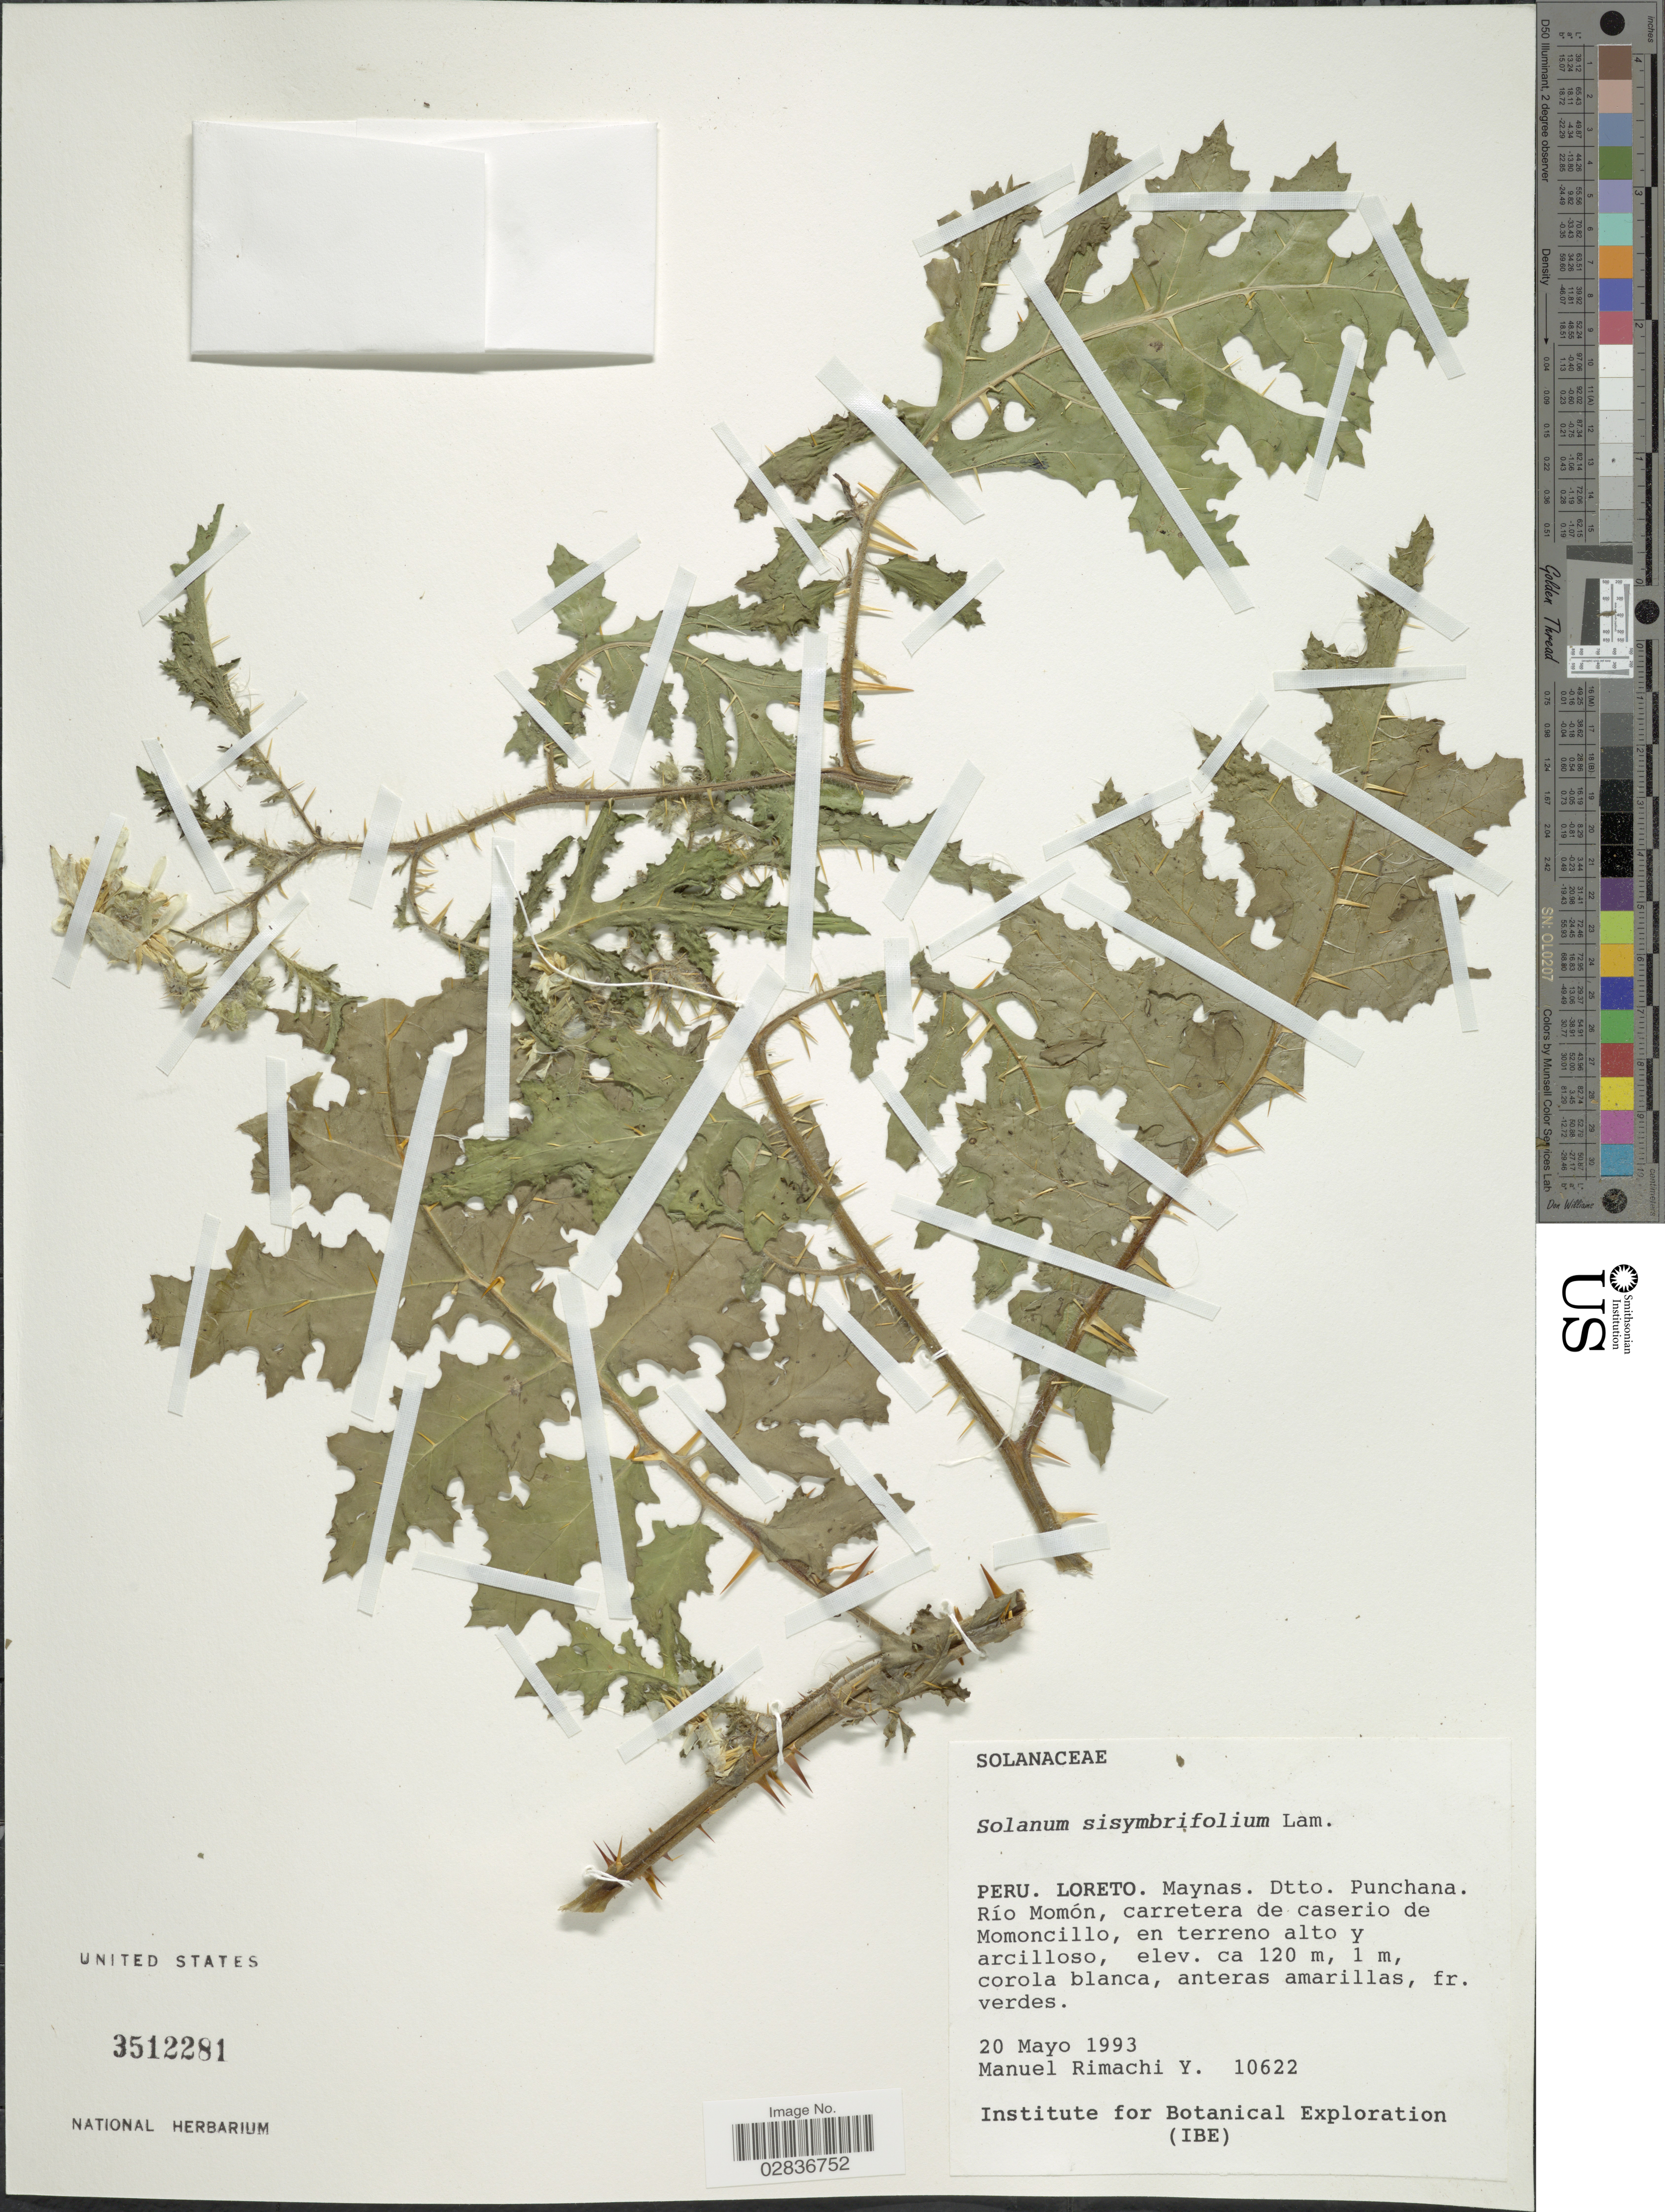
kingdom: Plantae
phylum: Tracheophyta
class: Magnoliopsida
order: Solanales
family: Solanaceae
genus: Solanum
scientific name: Solanum sisymbriifolium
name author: Lam.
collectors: M. Rimachi Y.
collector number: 10622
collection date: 1993-05-20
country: Peru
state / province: Loreto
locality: Loreto. Maynas. Dtto. Punchana. Río Momón, carretera de caserio de Momoncillo, en terreno alto y arcilloso.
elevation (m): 120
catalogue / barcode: US 3512281